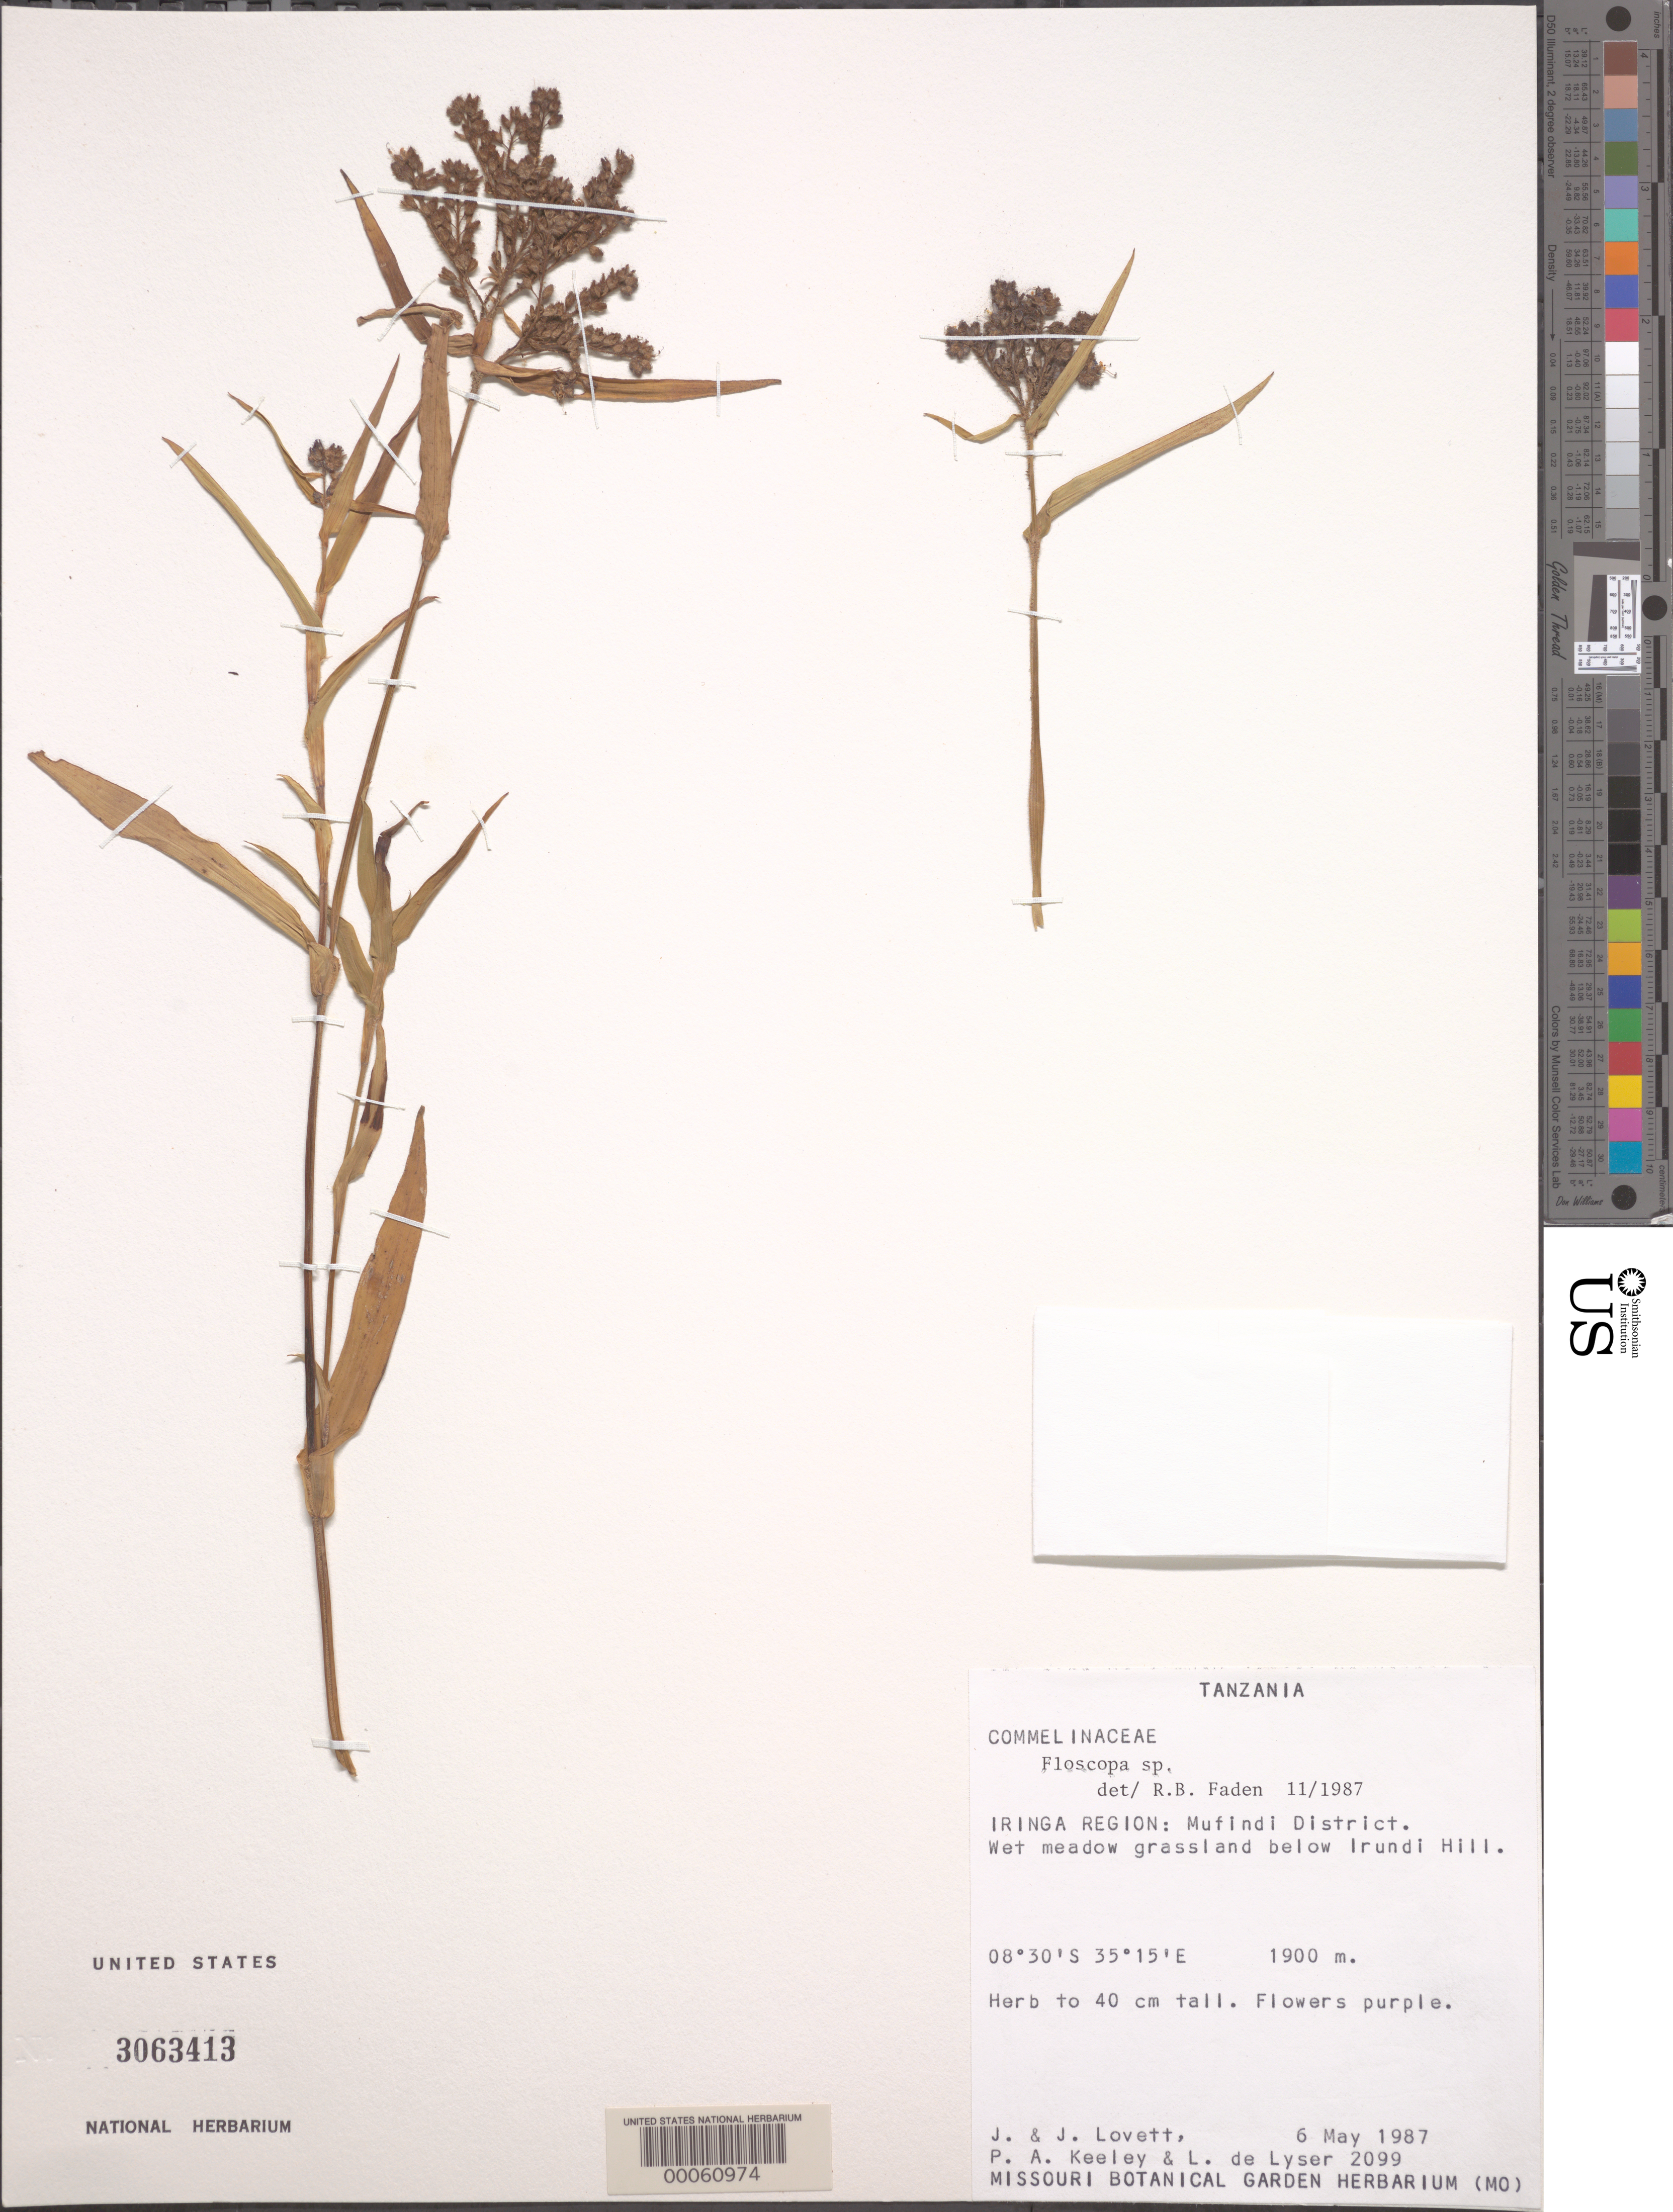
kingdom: Plantae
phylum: Tracheophyta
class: Liliopsida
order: Commelinales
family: Commelinaceae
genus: Floscopa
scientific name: Floscopa sp.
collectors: J. Lovett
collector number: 2099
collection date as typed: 06 May 1987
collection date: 1987-05-06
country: Tanzania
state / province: Iringa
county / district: Mufindi Dist.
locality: Below irundi hill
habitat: Wet meadow grassland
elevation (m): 1900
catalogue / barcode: US 3063413